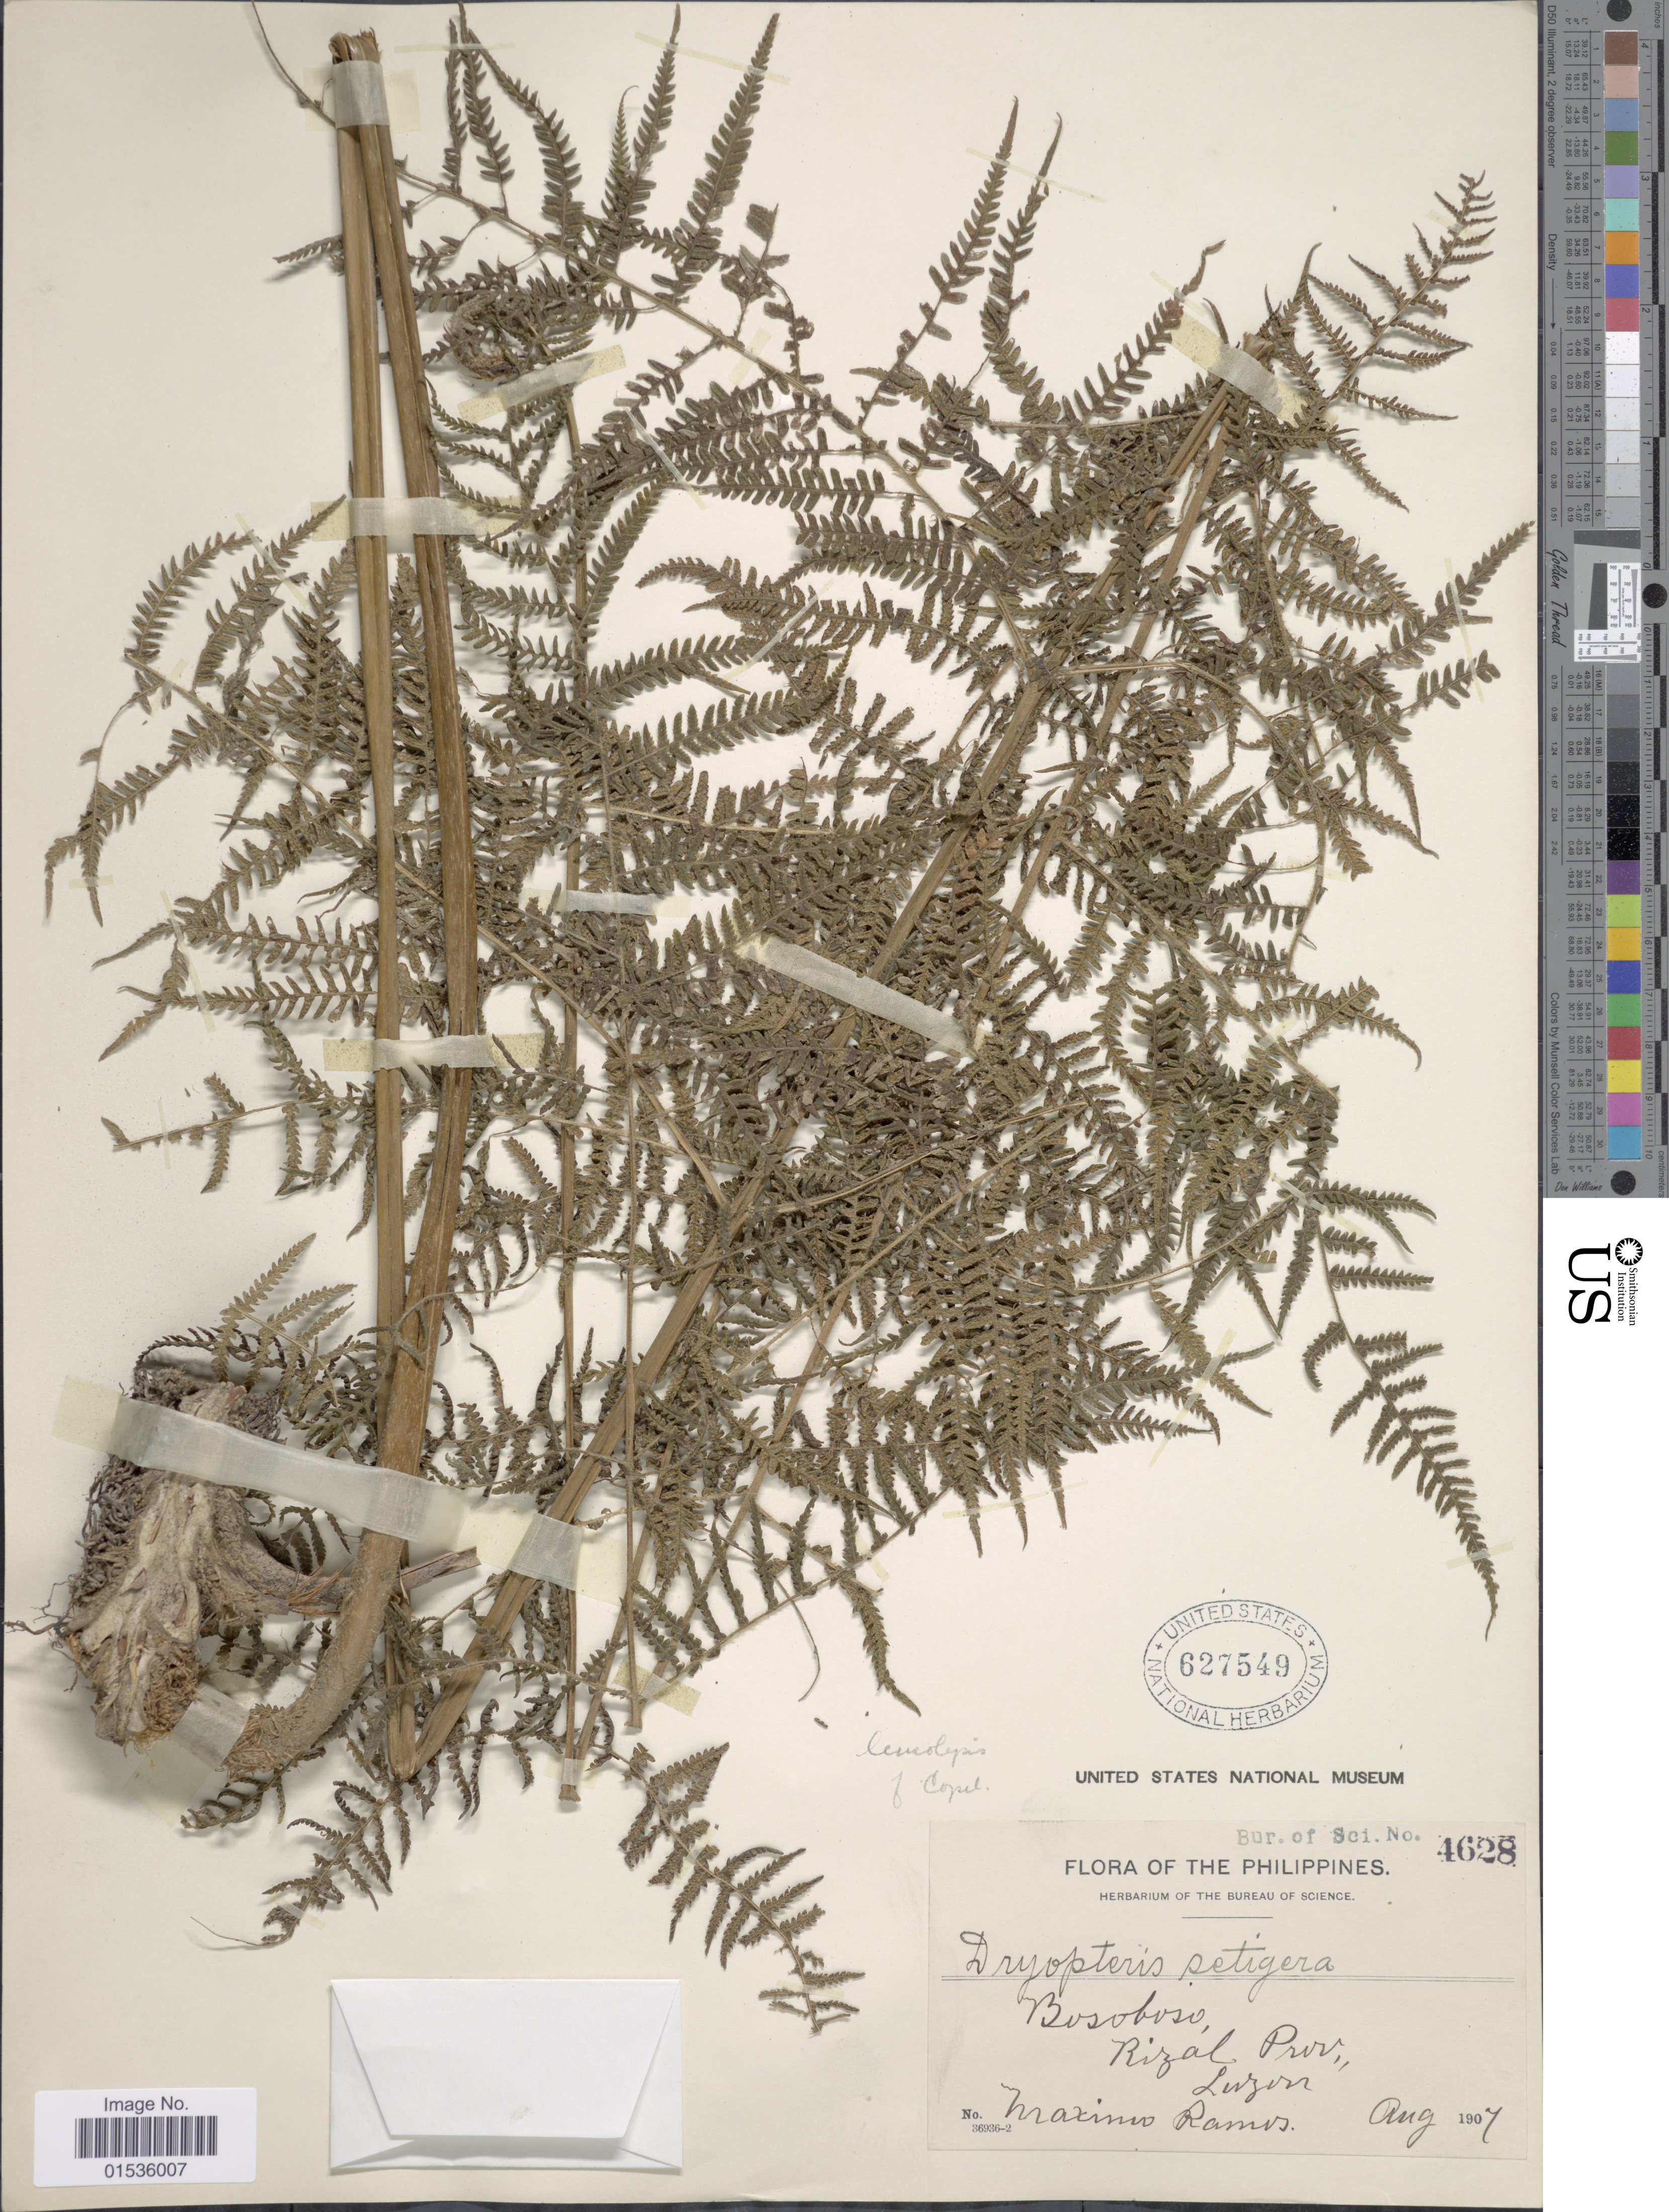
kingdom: Plantae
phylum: Tracheophyta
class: Polypodiopsida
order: Polypodiales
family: Thelypteridaceae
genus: Macrothelypteris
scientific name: Macrothelypteris polypodioides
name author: (Hook.) Holttum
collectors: M. Ramos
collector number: Bur, of Sci. 4628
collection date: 1907-07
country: Philippines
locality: Phillipes, Bosoboso, Rizal Prov. Luzon.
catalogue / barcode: US 627549